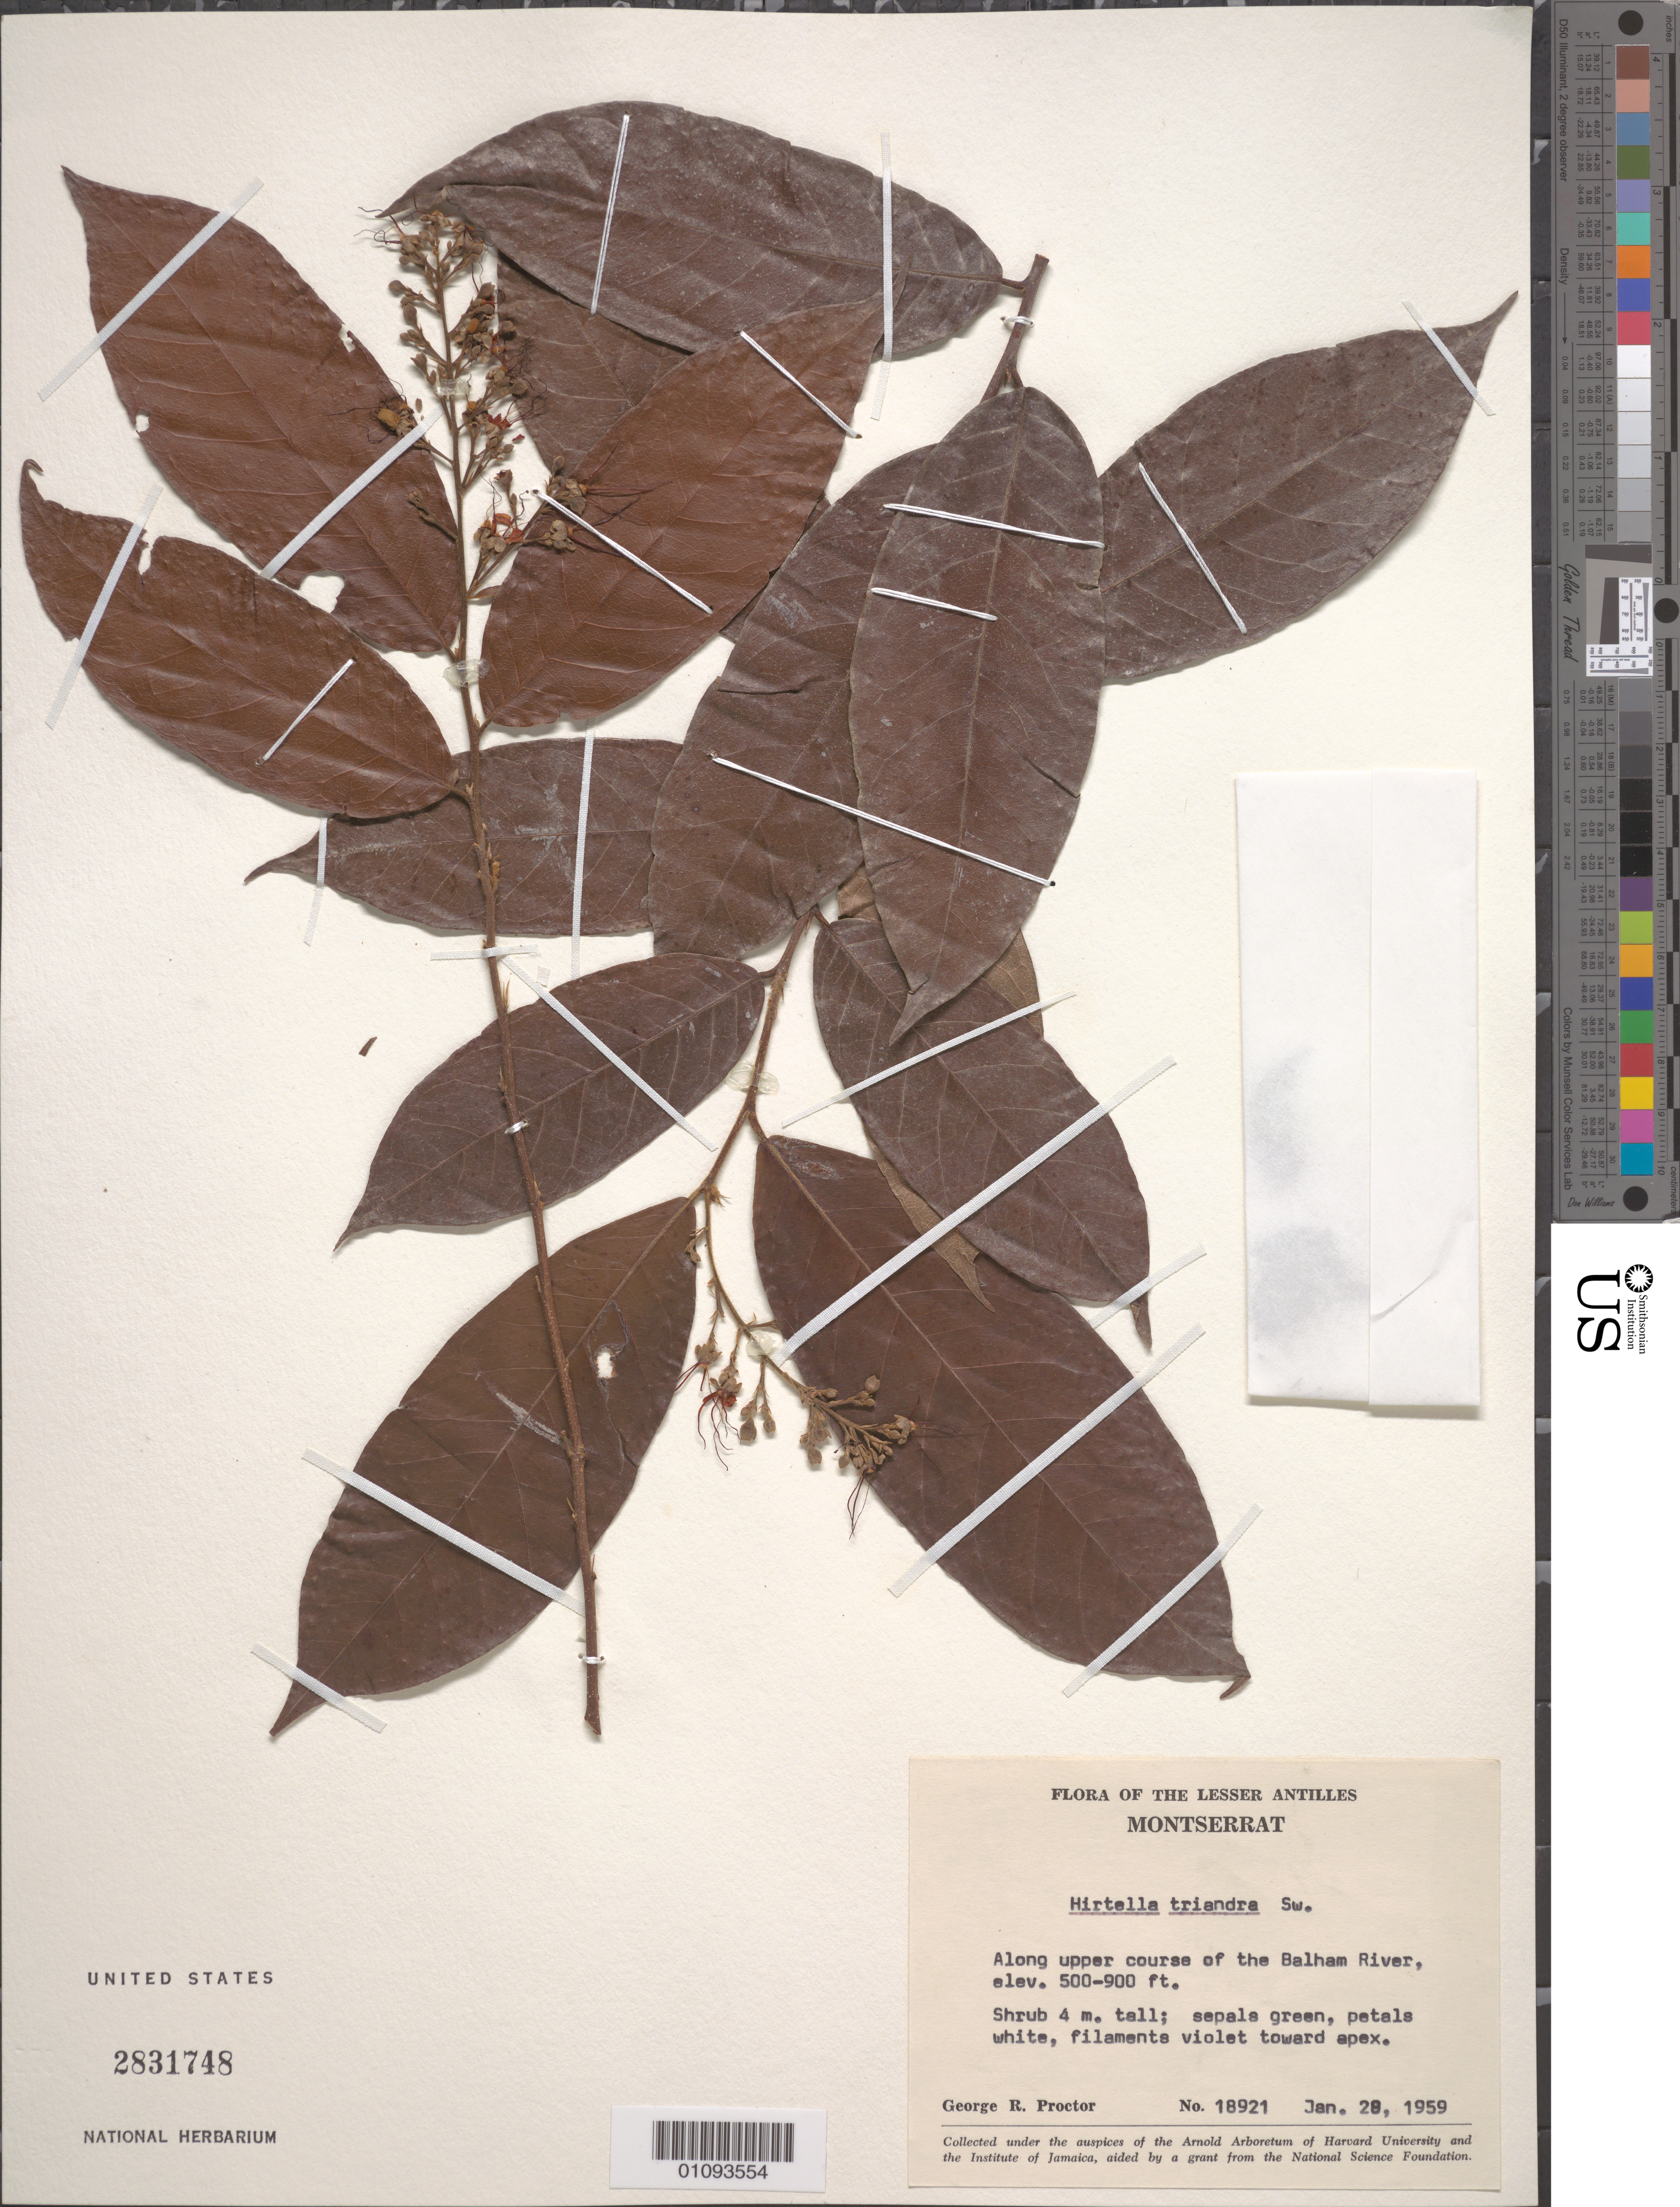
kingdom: Plantae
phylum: Tracheophyta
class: Magnoliopsida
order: Malpighiales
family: Chrysobalanaceae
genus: Hirtella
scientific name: Hirtella triandra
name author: Sw.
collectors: G. R. Proctor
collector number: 18921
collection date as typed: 28 Jan 1959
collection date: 1959-01-28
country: Montserrat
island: Montserrat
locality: Along upper course of the Balham River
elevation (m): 152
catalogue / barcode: US 2831748